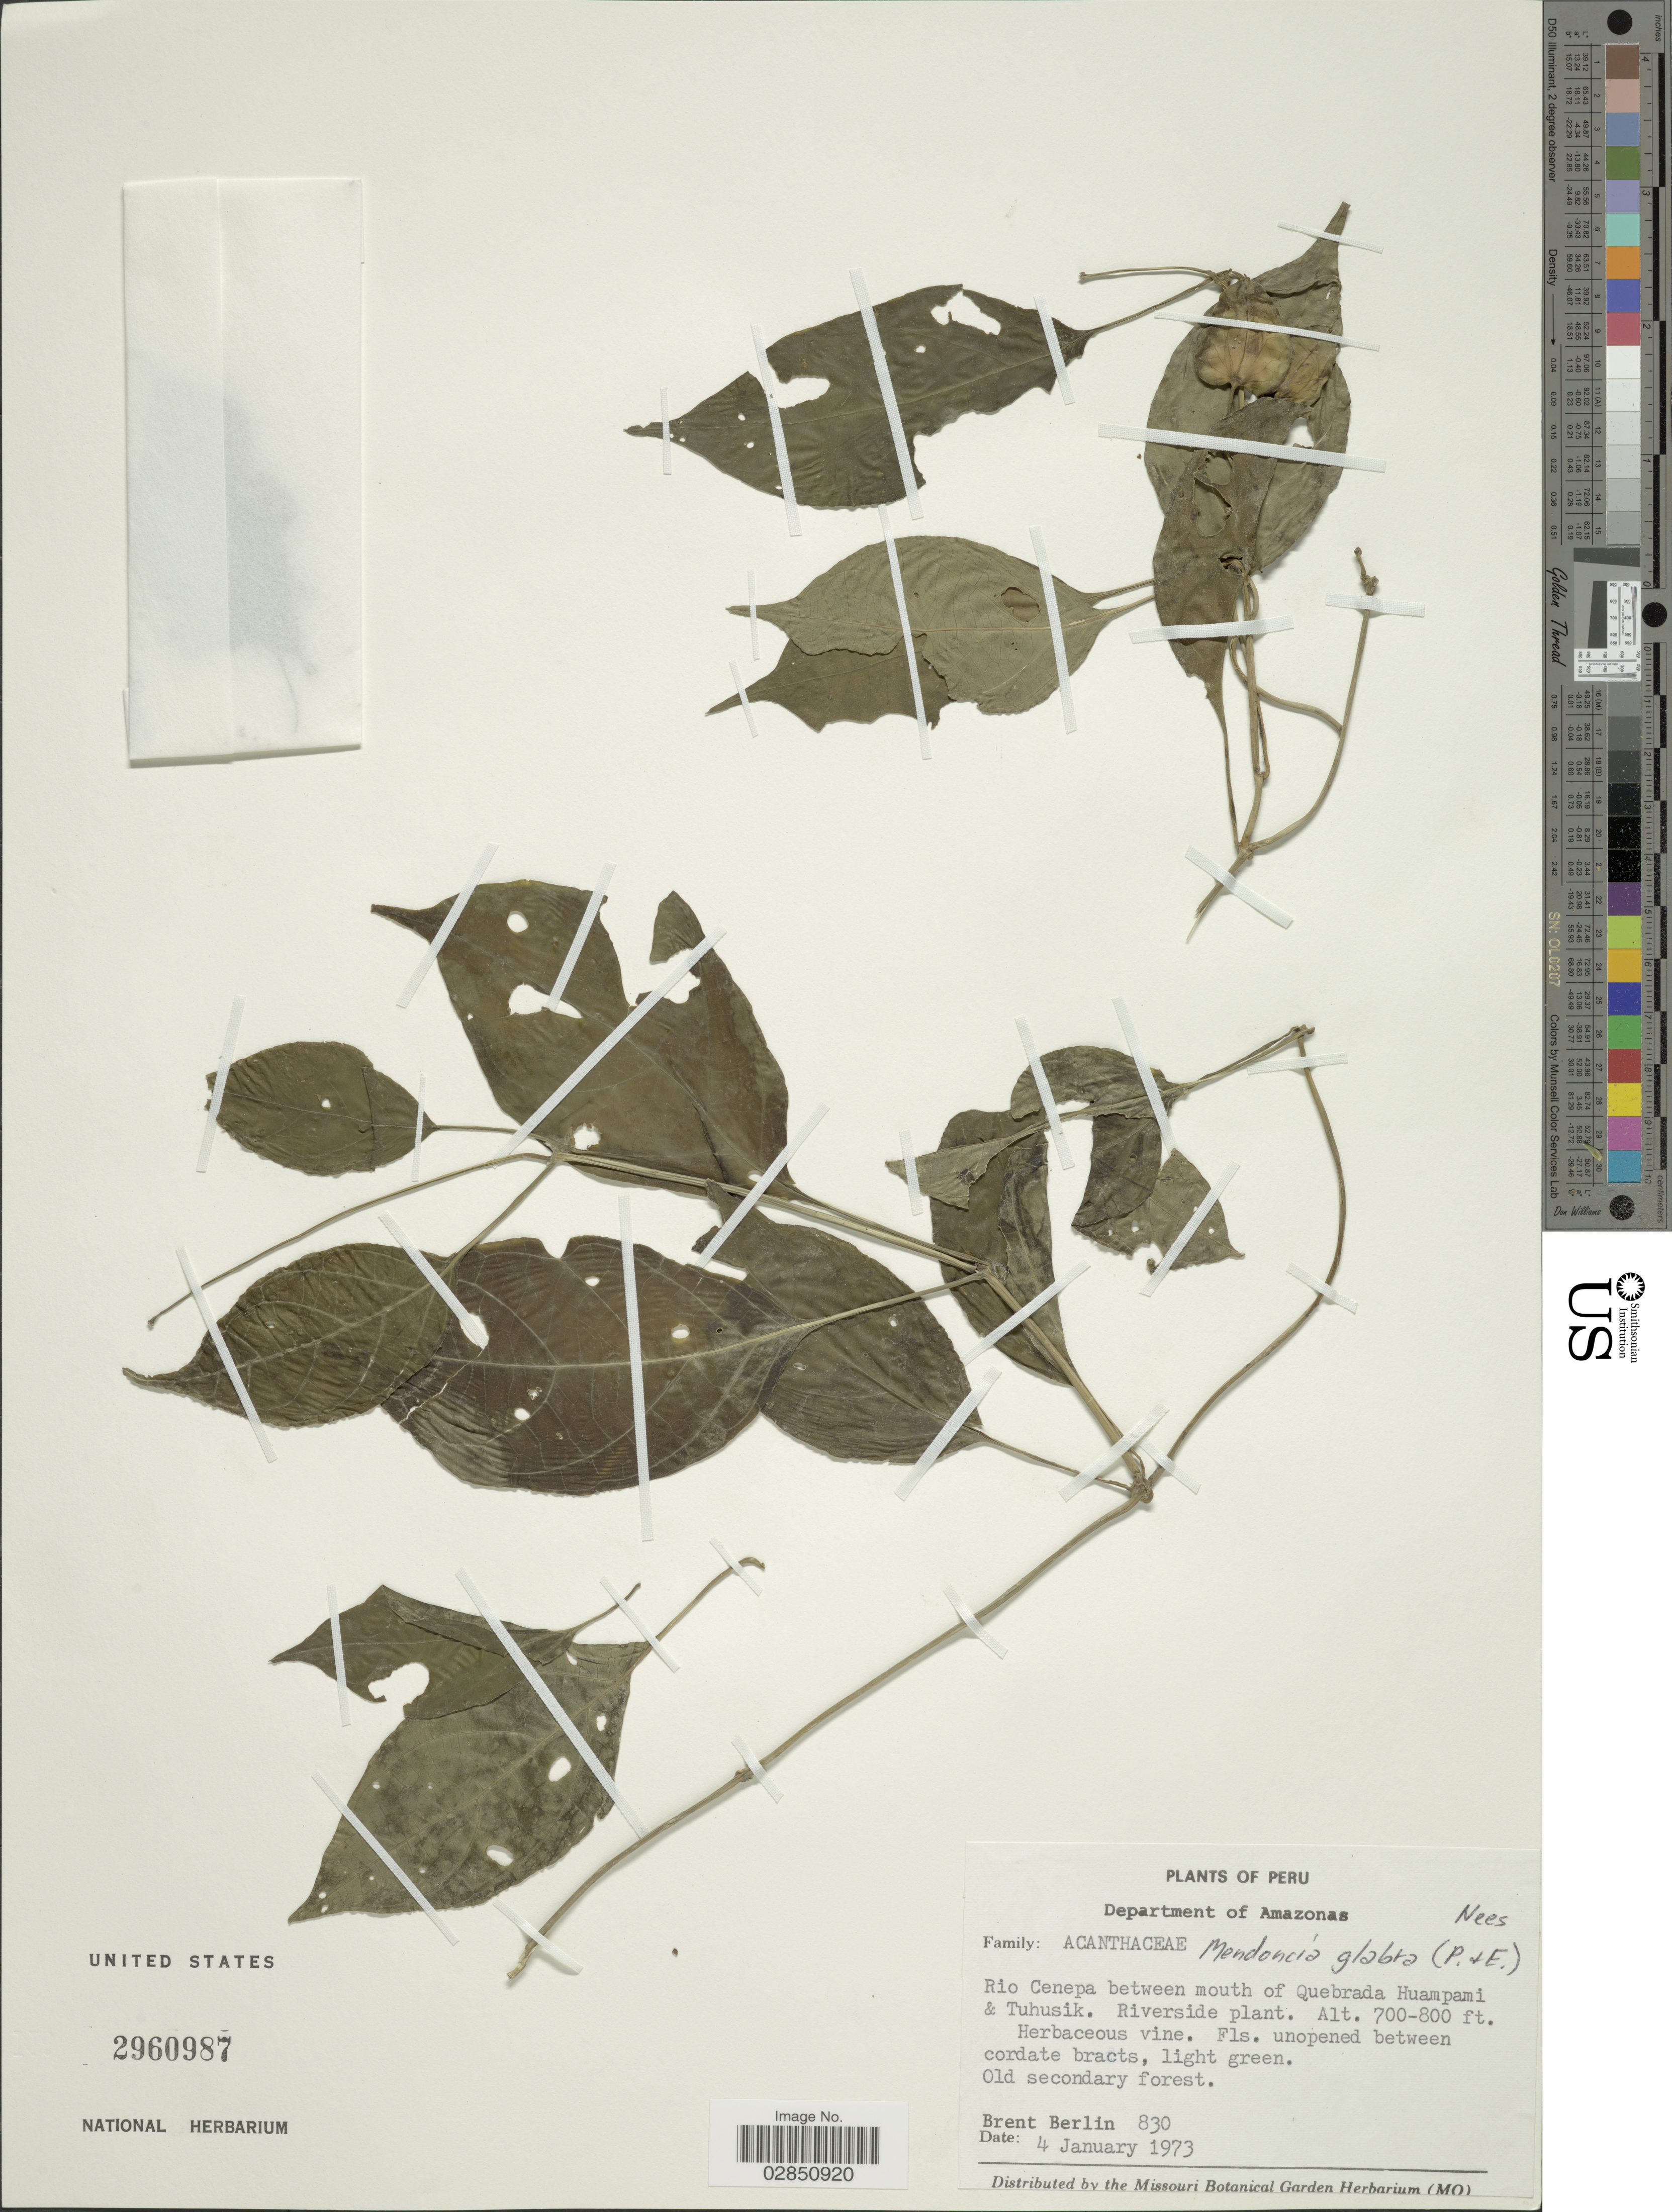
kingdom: Plantae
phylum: Tracheophyta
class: Magnoliopsida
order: Lamiales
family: Acanthaceae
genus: Mendoncia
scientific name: Mendoncia glabra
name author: (Poepp. & Endl.) Nees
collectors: B. Berlin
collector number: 830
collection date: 1973-01-04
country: Peru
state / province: Amazonas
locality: Department of Amazonas. Rio Cenepa between mouth of Quebrada Huampami & Tuhusik.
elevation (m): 213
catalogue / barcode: US 2960987